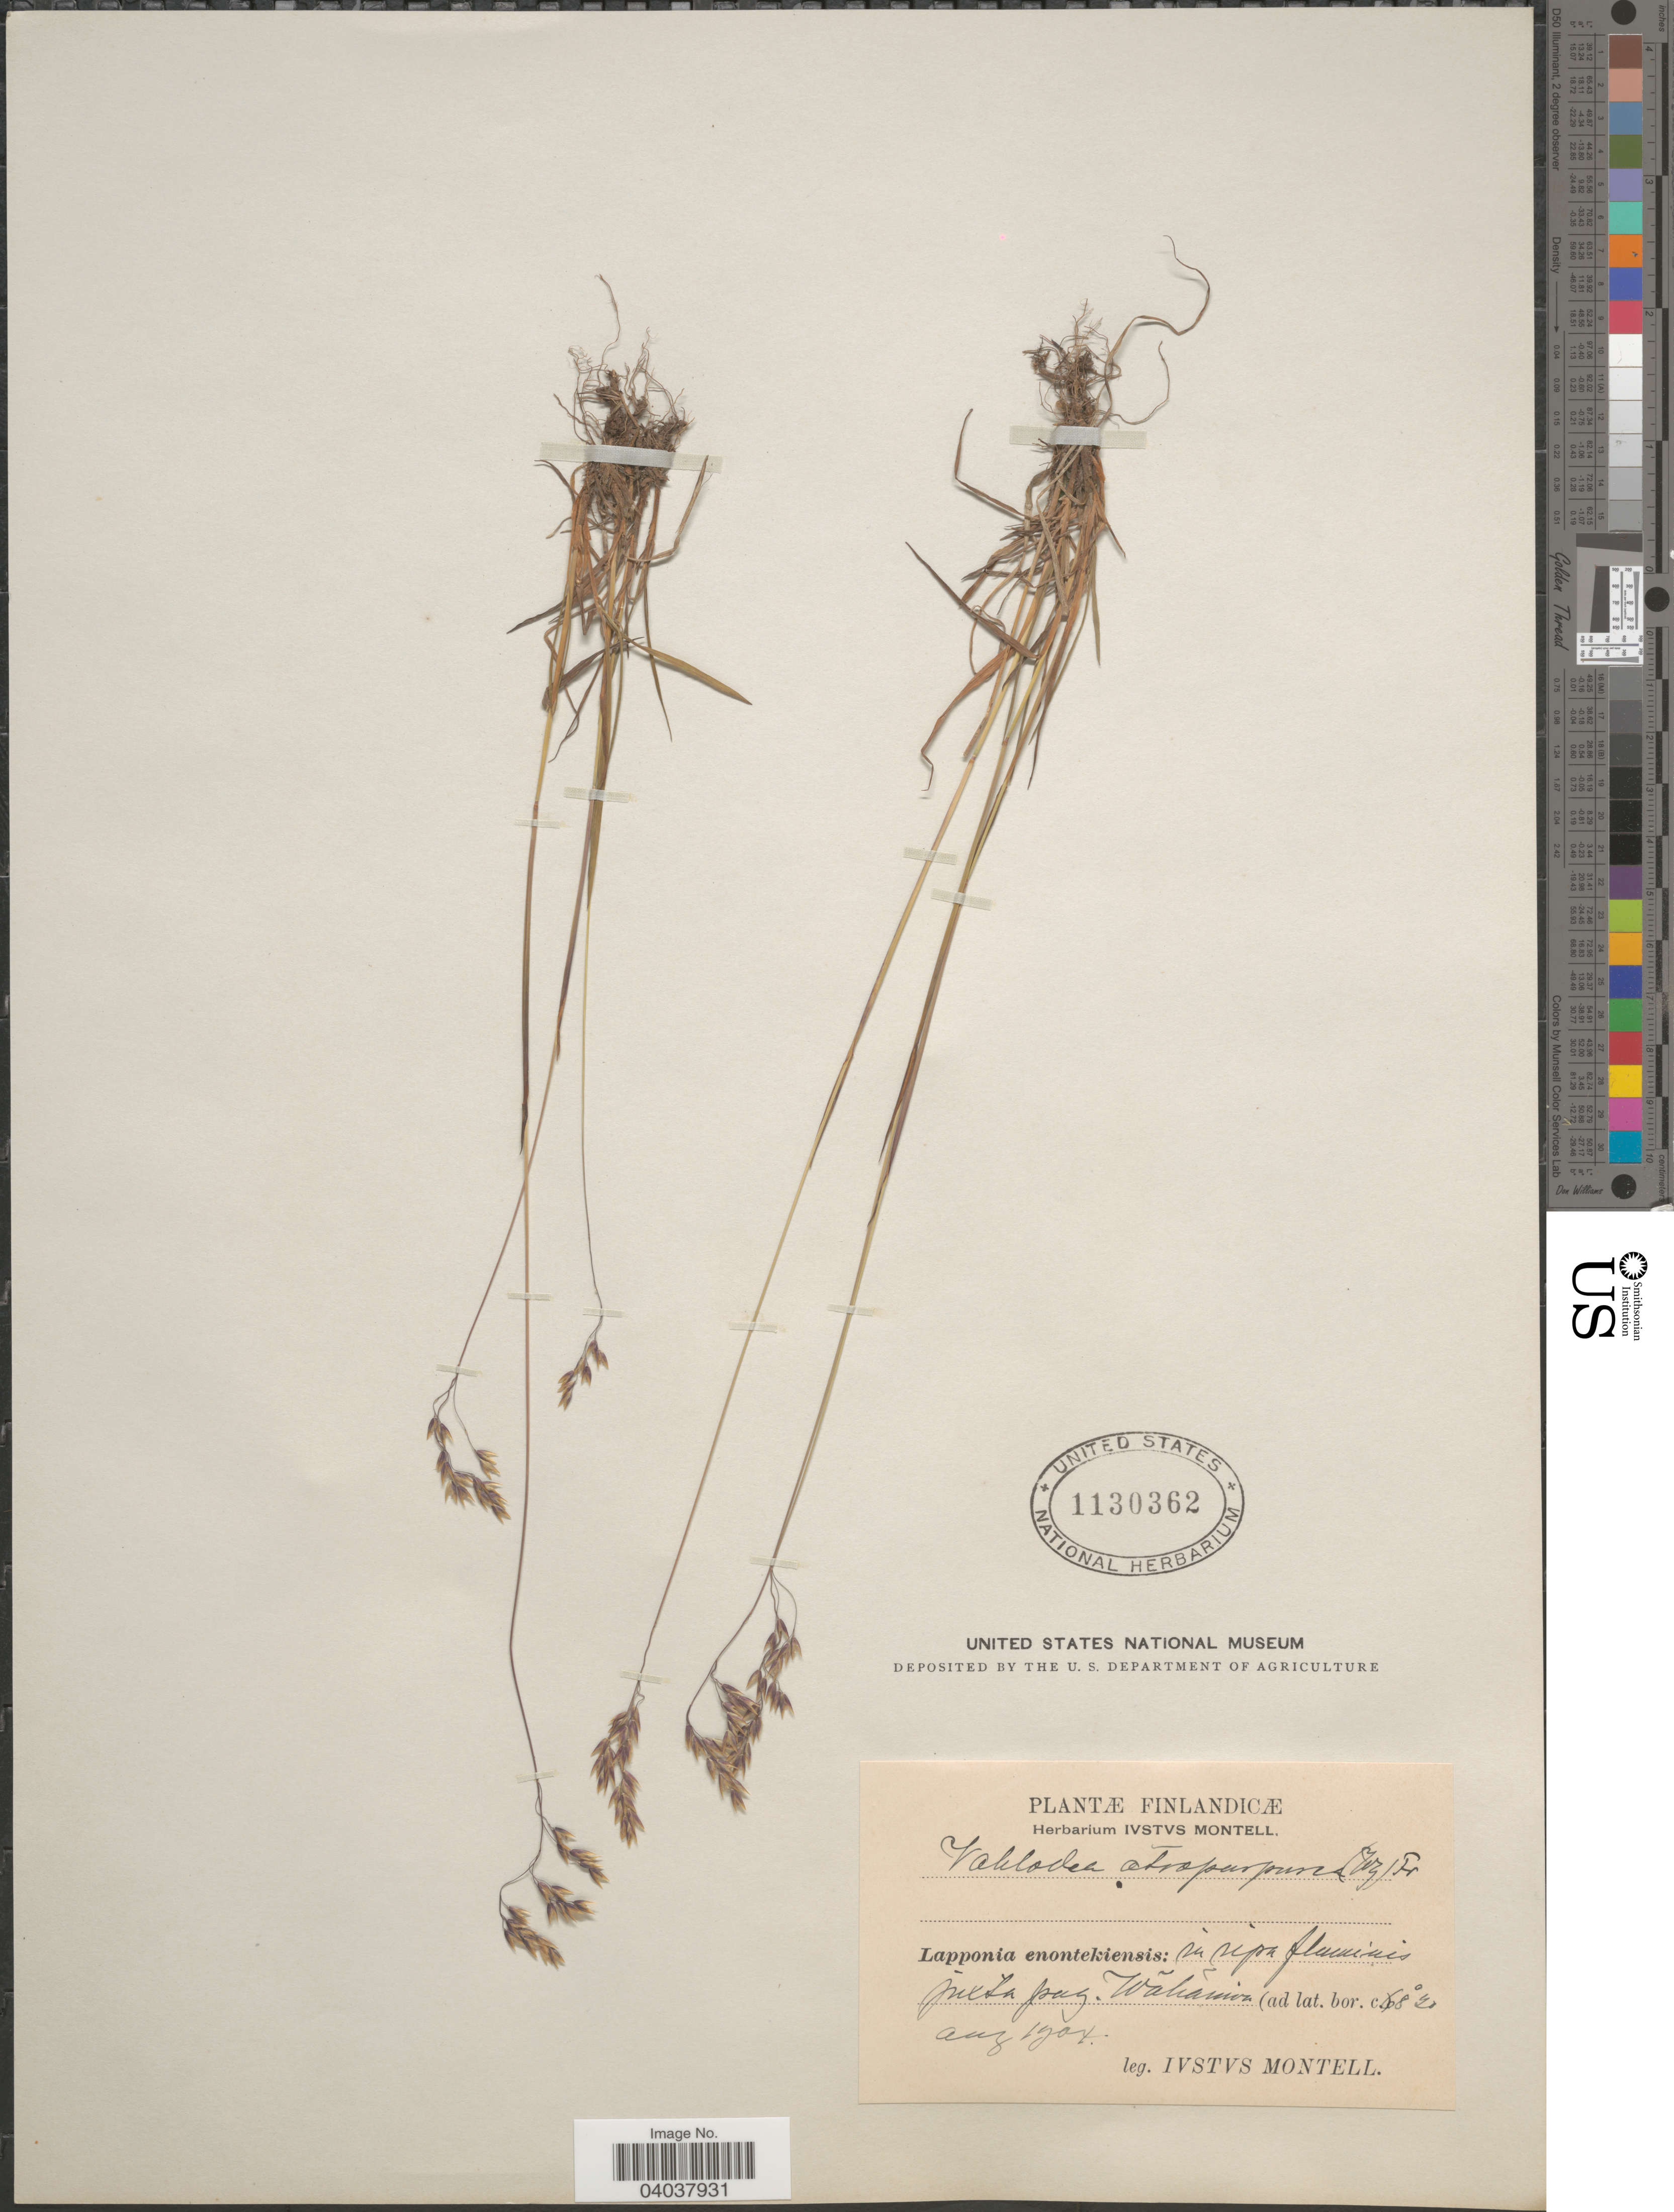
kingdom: Plantae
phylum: Tracheophyta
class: Liliopsida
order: Poales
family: Poaceae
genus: Vahlodea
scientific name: Vahlodea atropurpurea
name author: (Wahlenb.) Fr. ex Hartm.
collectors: I. Montell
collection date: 1904-08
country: Finland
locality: Lapponia enontekiensis: in ripa fluminis juxta pag. Wakamin [interpreted].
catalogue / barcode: US 1130362